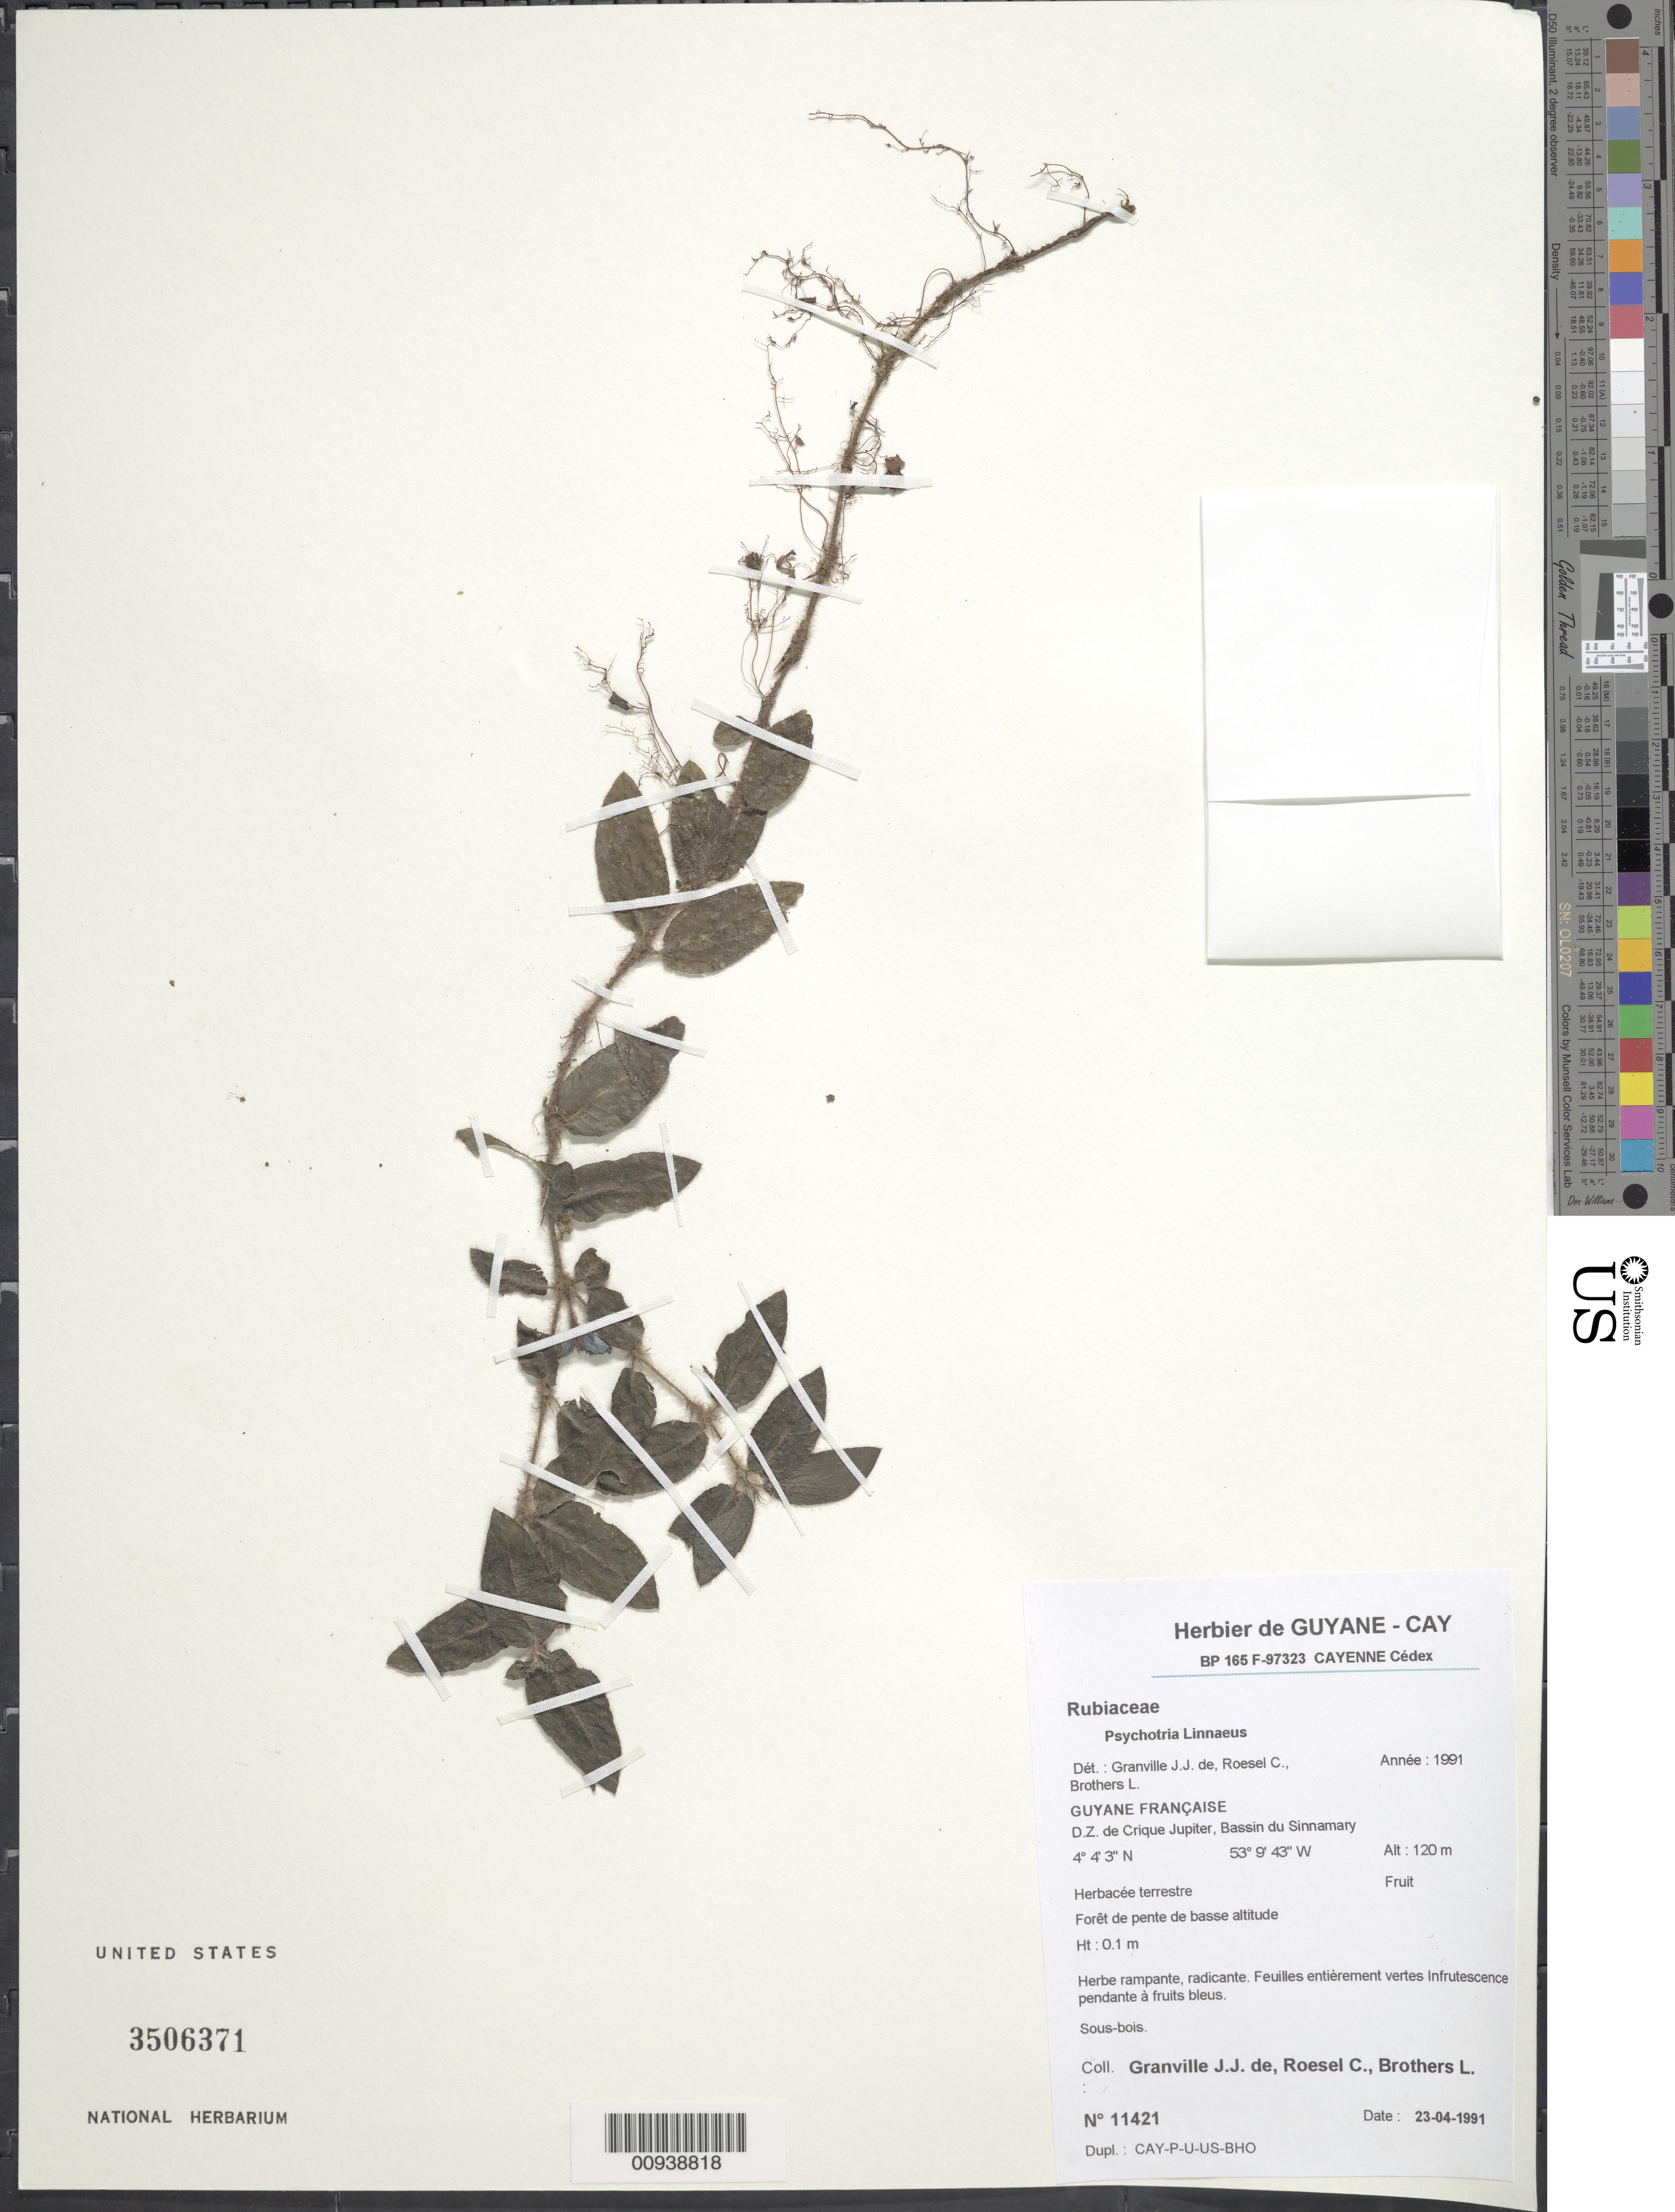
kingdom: Plantae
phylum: Tracheophyta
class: Magnoliopsida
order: Gentianales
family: Rubiaceae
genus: Psychotria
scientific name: Psychotria sp.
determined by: Granville, J. J.; Roesel, C. S.; Brothers, Leslie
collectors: J.-J. de Granville, C. S. Roesel & L. Brothers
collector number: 11421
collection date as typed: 23-Apr-91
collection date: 1991-04-23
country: French Guiana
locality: D.Z. de Crique Jupiter, Bassin du Sinnamary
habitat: Forêt de pente de basse altitude; sous bois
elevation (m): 120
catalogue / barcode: US 3506371